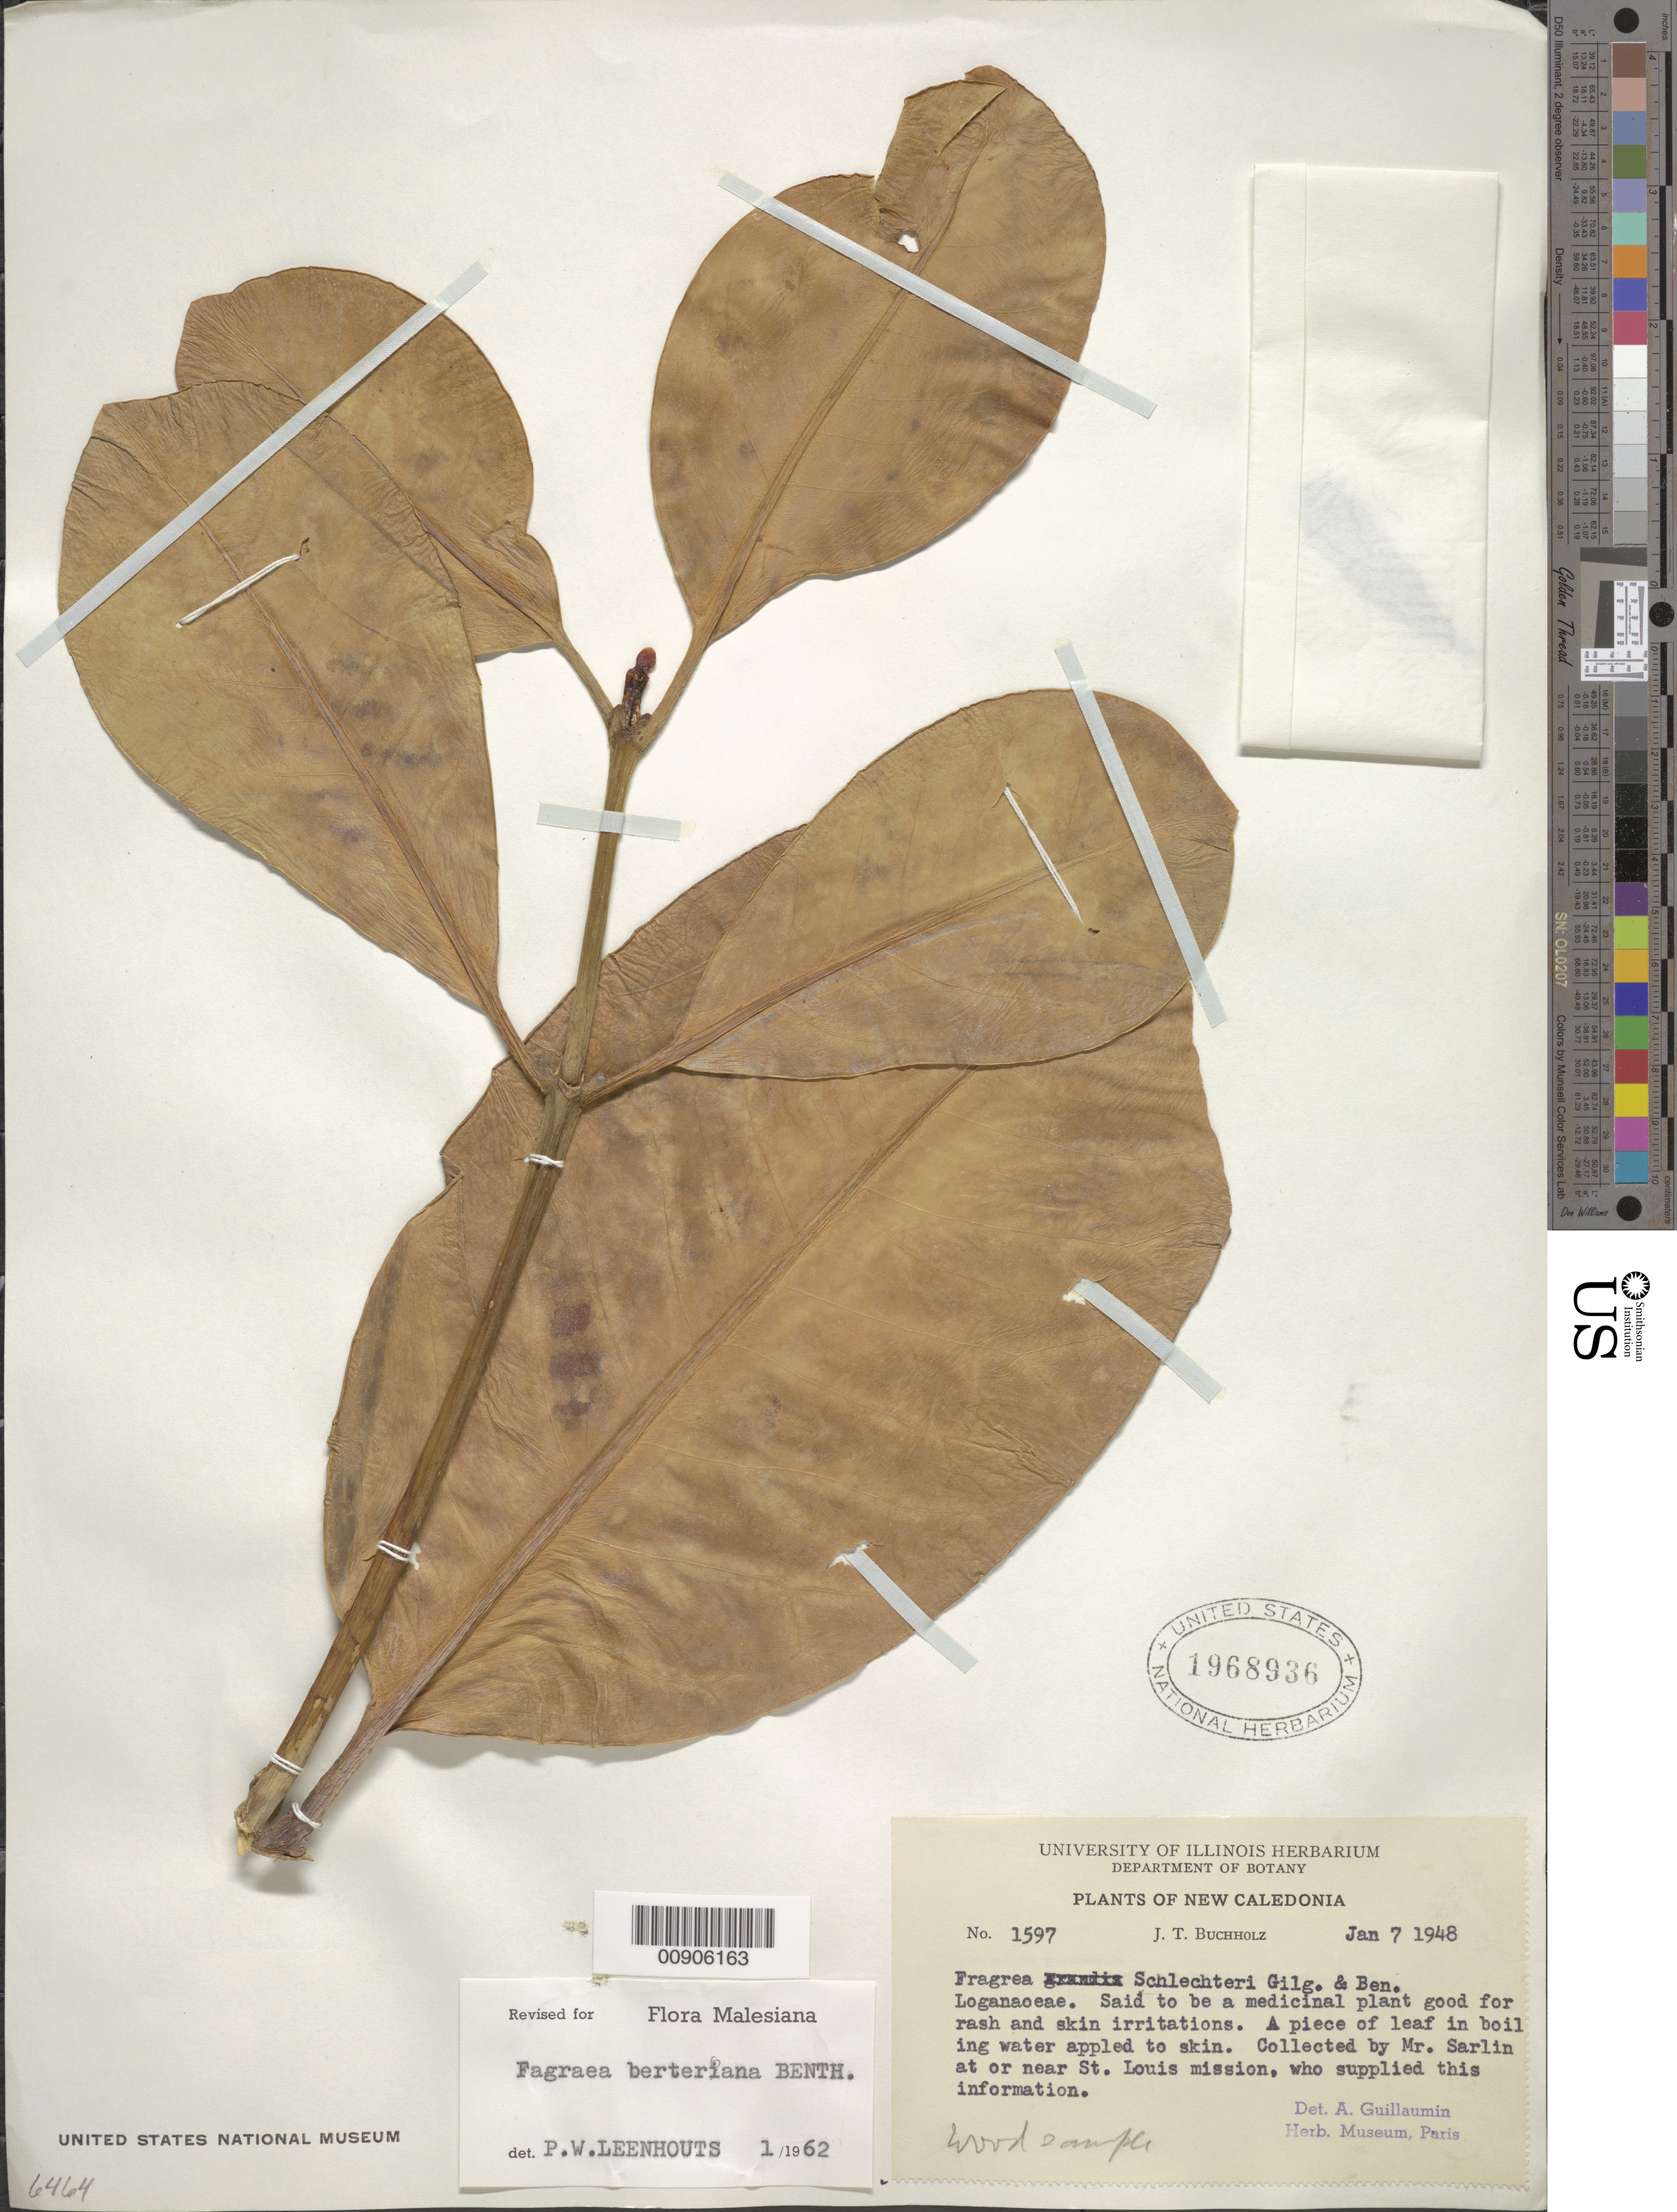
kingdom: Plantae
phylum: Tracheophyta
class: Magnoliopsida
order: Gentianales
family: Gentianaceae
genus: Fagraea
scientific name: Fagraea berteroana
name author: A. Gray ex Benth.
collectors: J. T. Buchholz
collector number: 1597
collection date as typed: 07 Jan 1948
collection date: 1948-01-07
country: New Caledonia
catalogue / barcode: US 906163